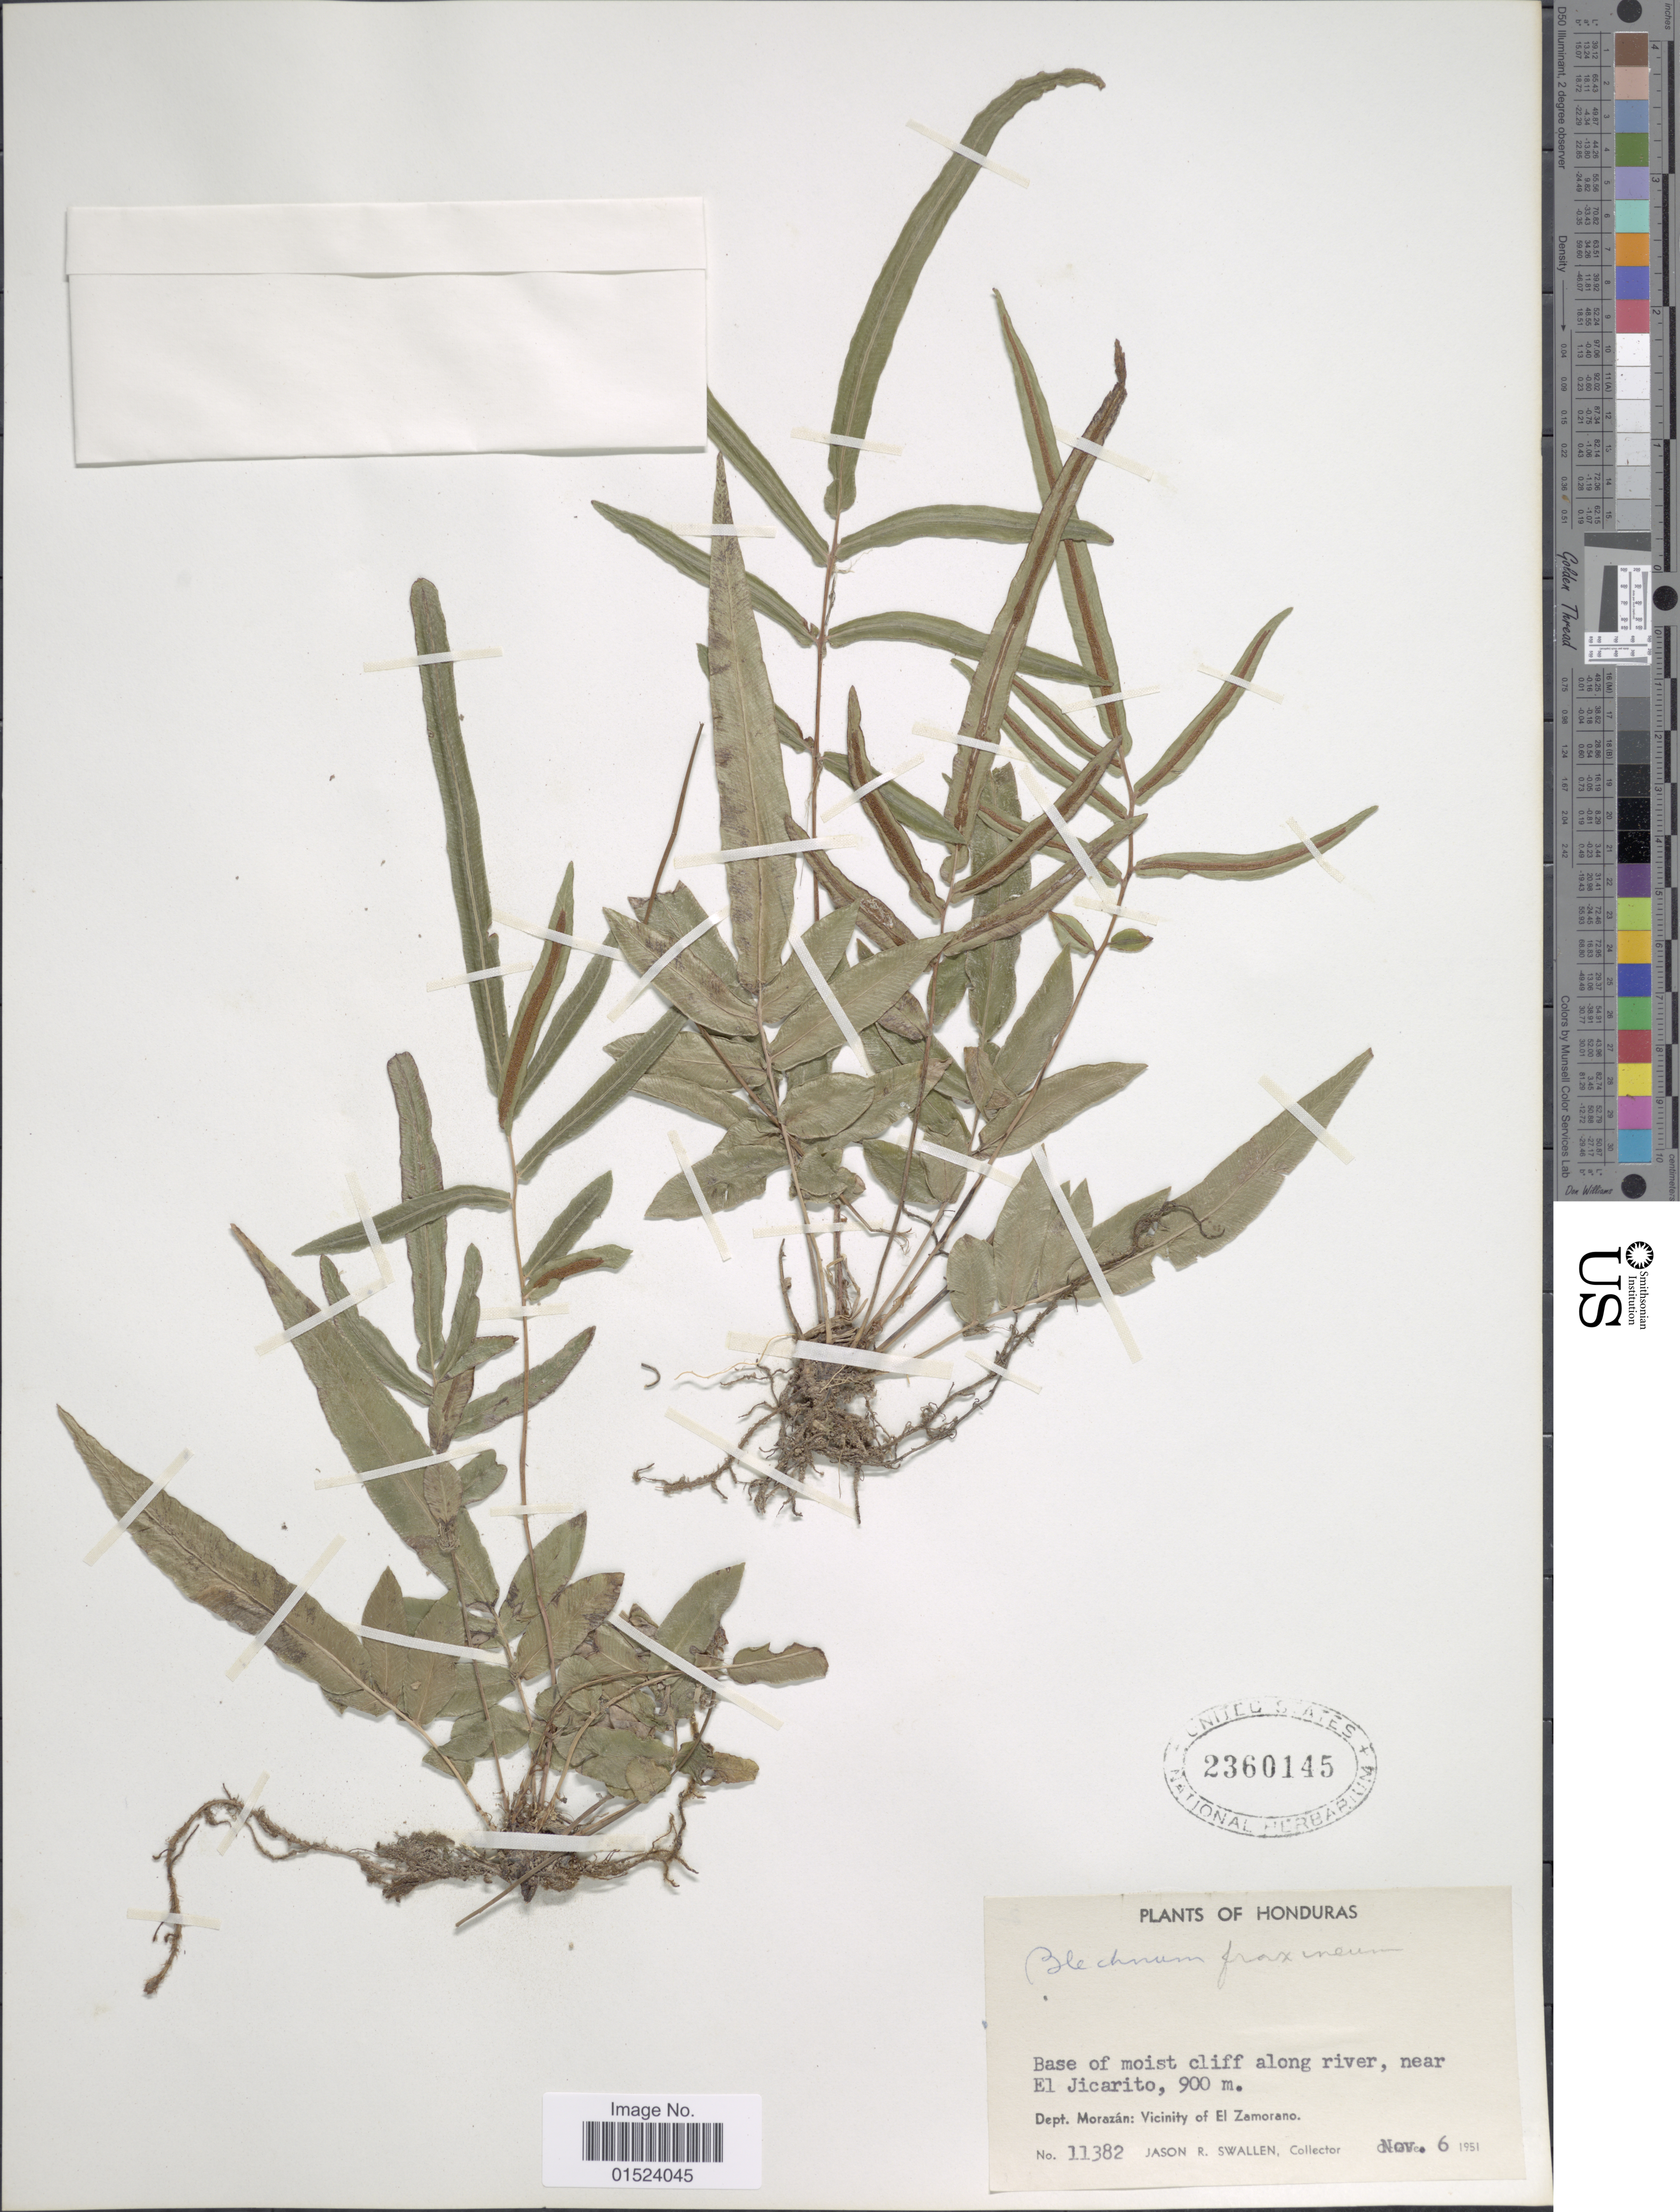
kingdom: Plantae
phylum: Tracheophyta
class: Polypodiopsida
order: Polypodiales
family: Blechnaceae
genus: Blechnum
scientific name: Blechnum gracile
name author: Kaulf.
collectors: J. R. Swallen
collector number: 11382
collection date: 1951-11-06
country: Honduras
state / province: Fco. Morazán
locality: Base of moist cliff along river, near El Jicarito. Dept. Morazan: vicinity of El Zamorano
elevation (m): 900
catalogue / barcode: US 2360145